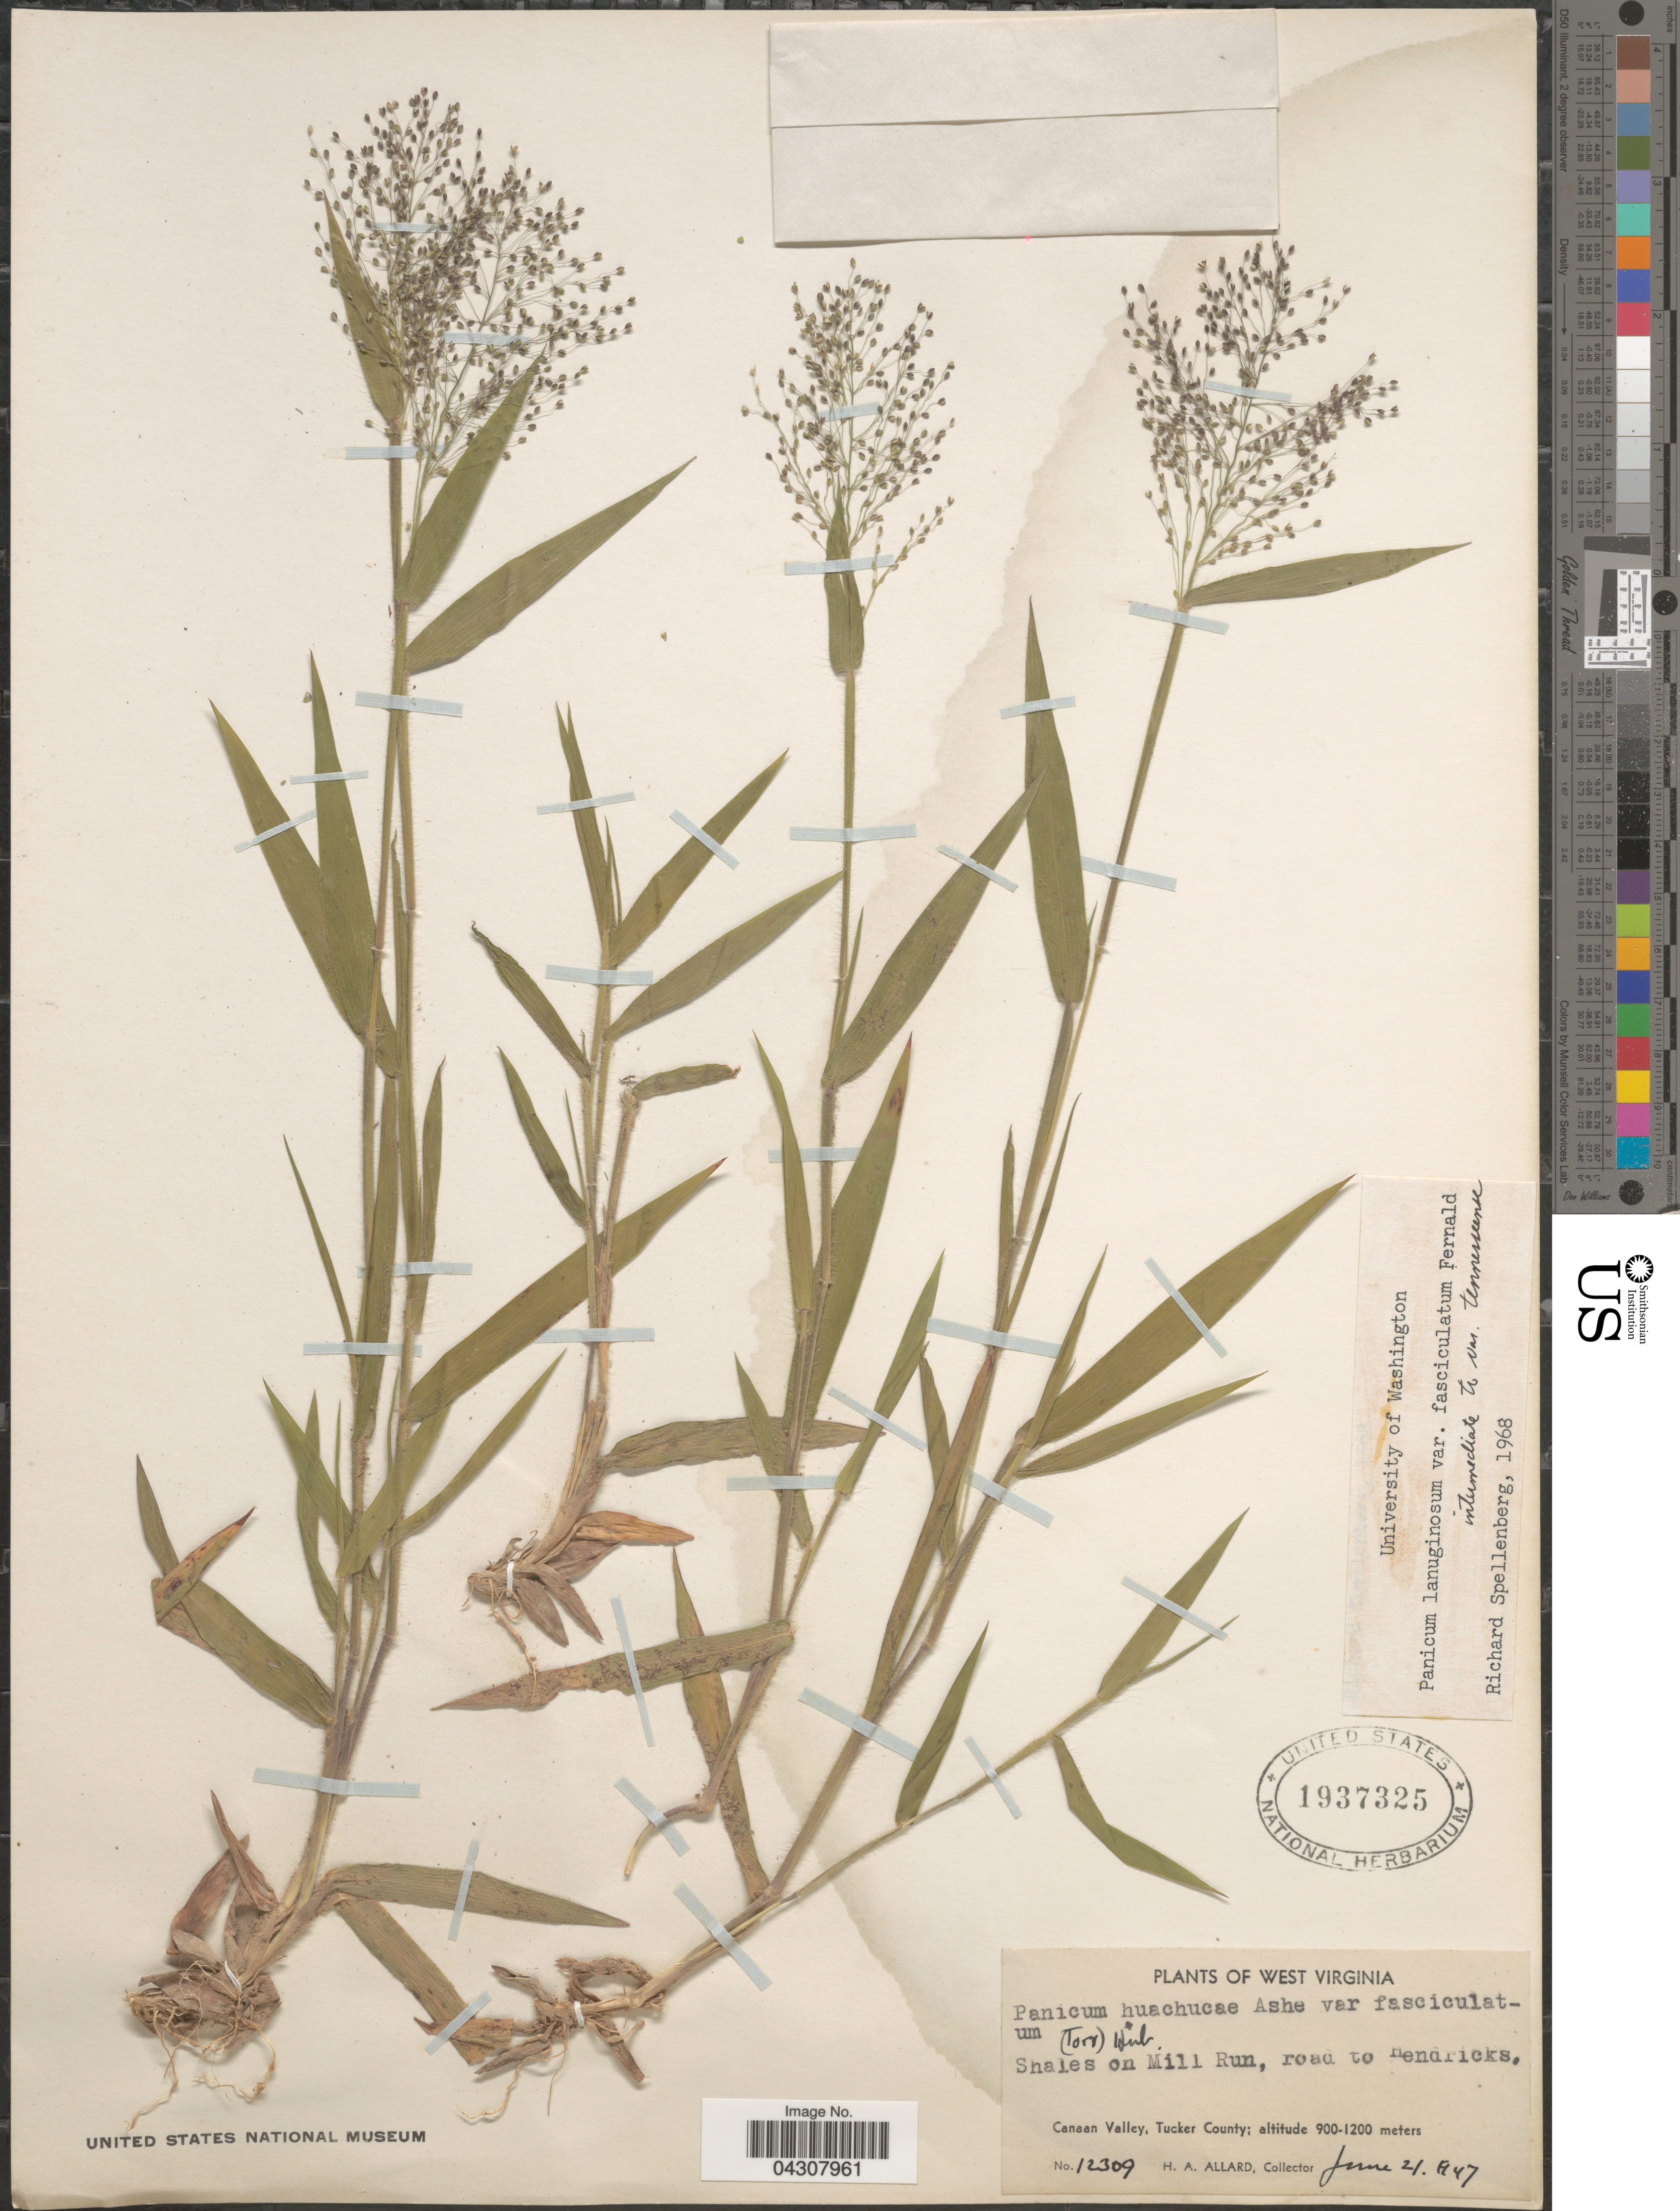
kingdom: Plantae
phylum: Tracheophyta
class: Liliopsida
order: Poales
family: Poaceae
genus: Dichanthelium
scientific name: Dichanthelium acuminatum var. acuminatum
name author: (Sw.) Gould & C.A. Clark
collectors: H. A. Allard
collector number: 12309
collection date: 1947-06-21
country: United States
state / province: West Virginia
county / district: Tucker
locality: Shales on Mill Run, road to Hendricks, Canaan Valley, Tucker County.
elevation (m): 900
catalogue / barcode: US 1937325